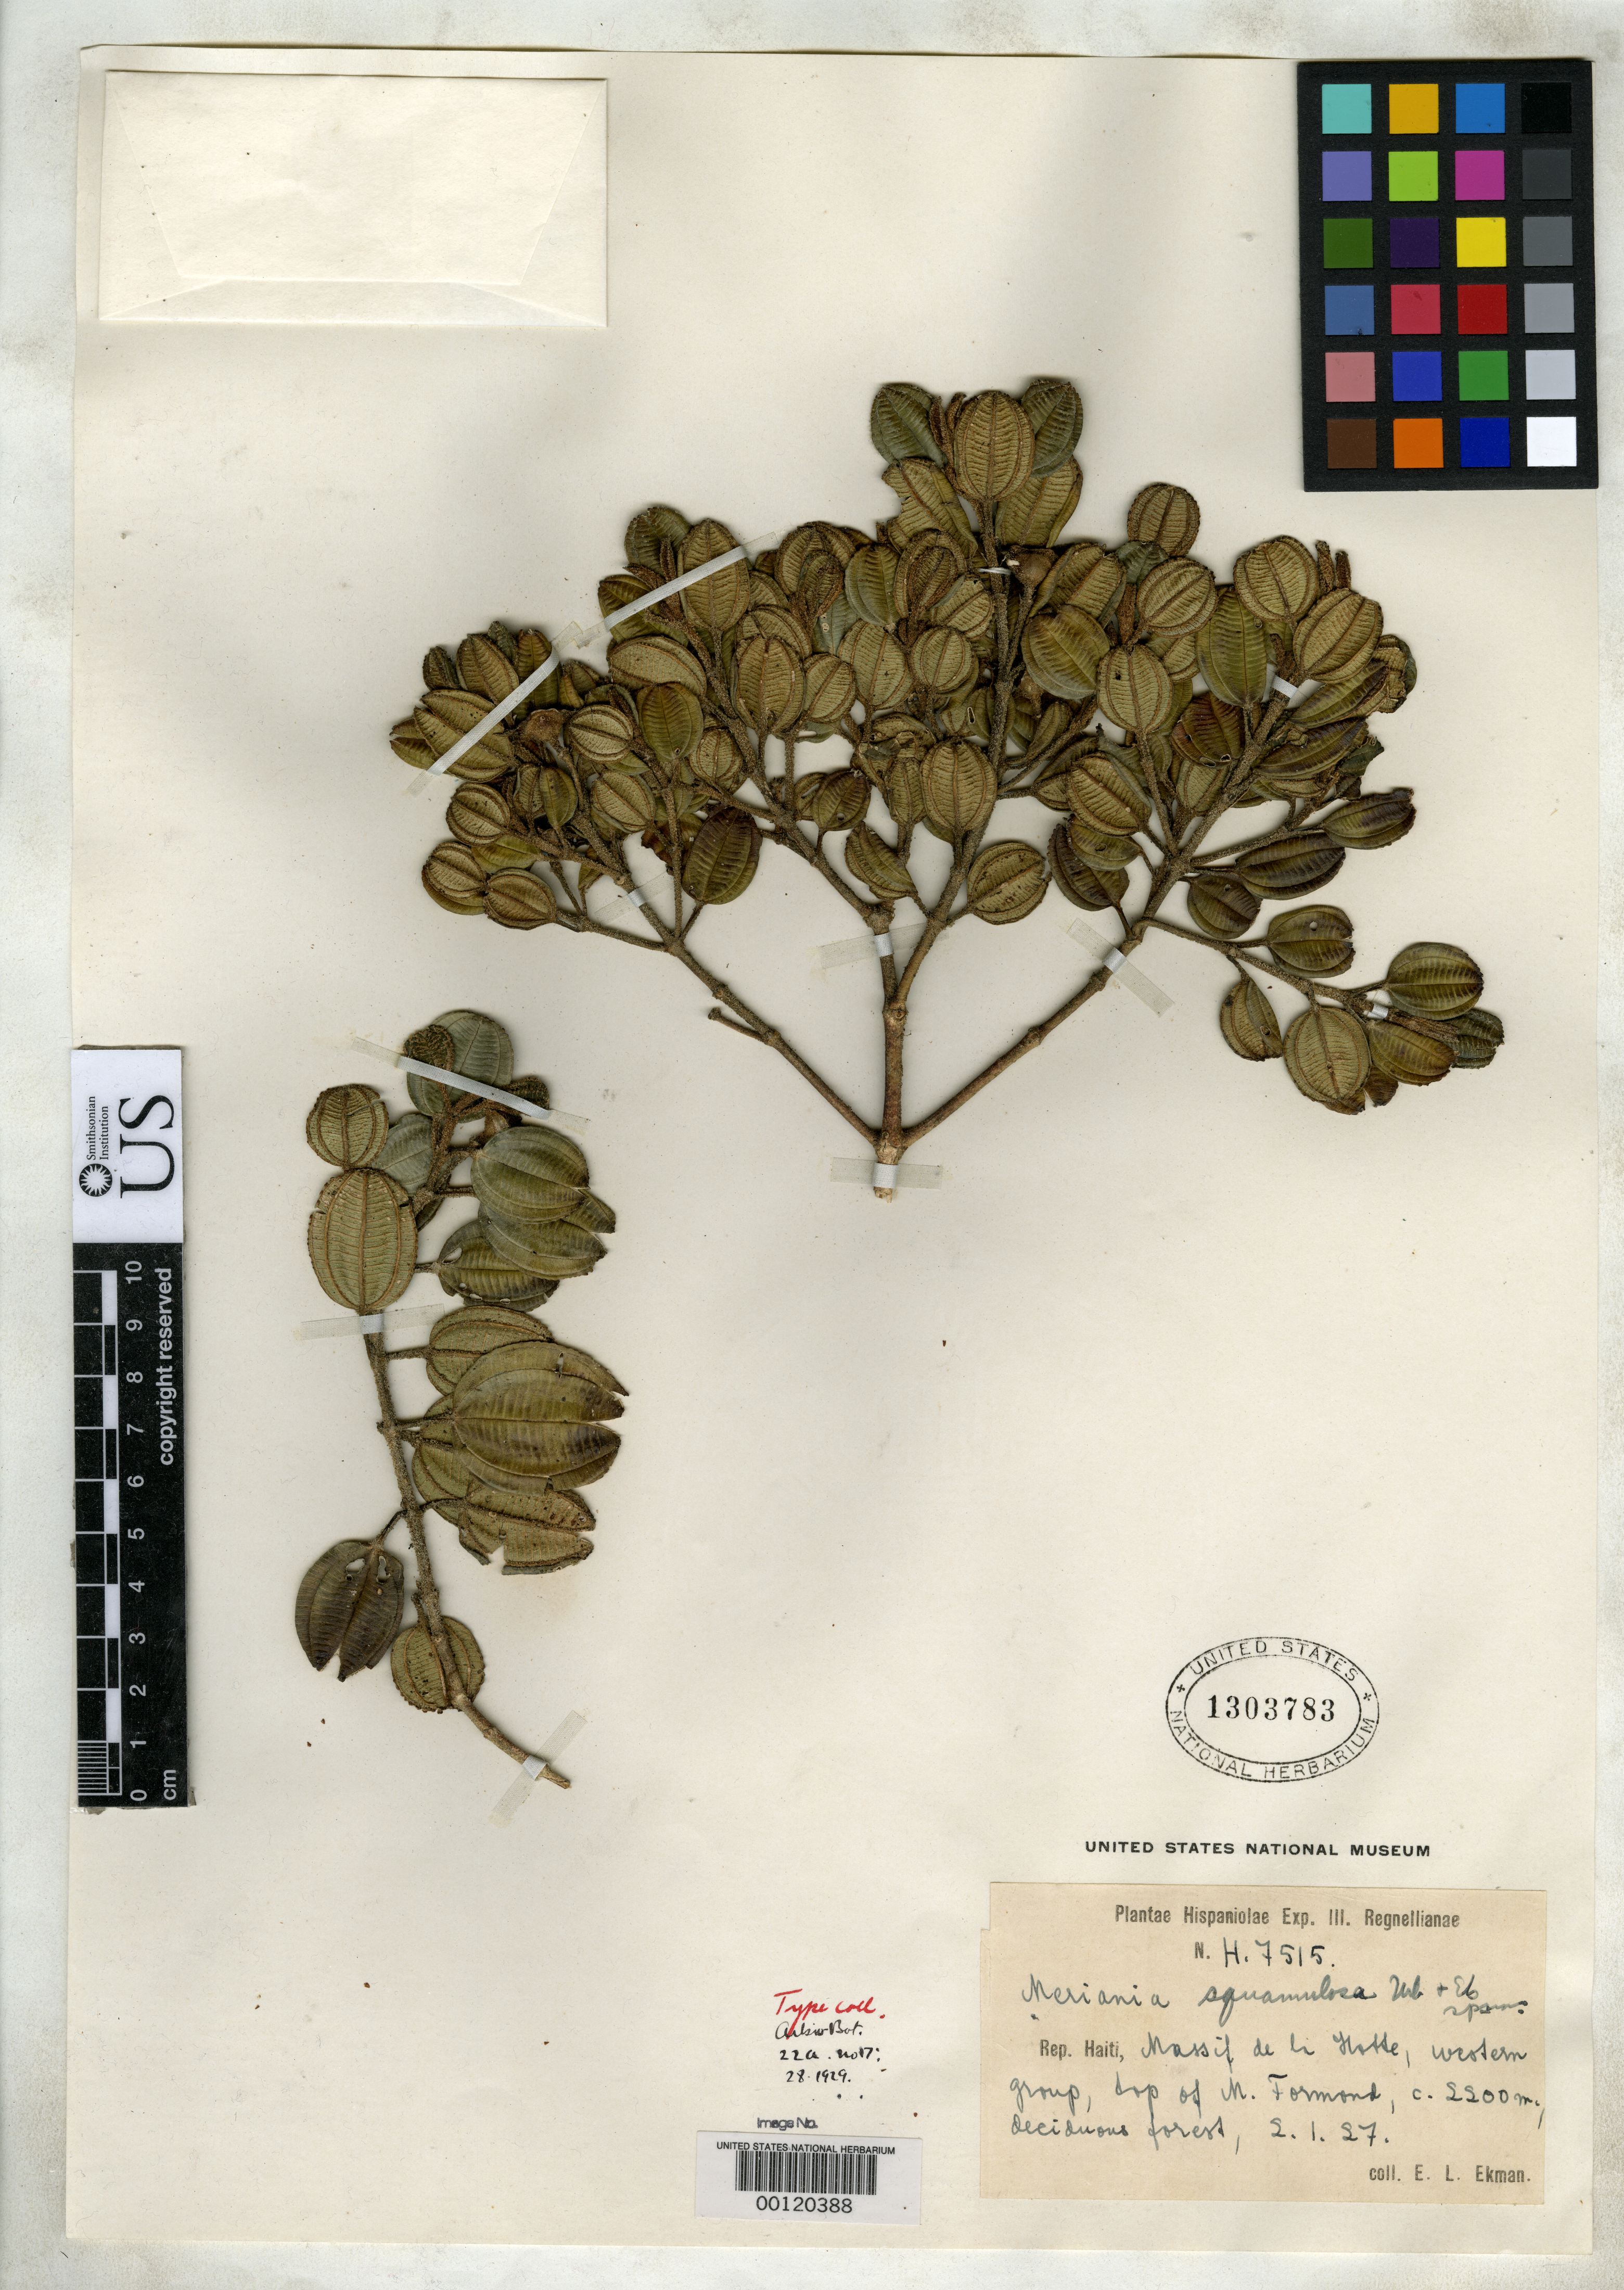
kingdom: Plantae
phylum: Tracheophyta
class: Magnoliopsida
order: Myrtales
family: Melastomataceae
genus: Meriania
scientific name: Meriania squamulosa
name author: Urb. & Ekman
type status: Isotype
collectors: E. L. Ekman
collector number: H 7515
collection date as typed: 02 Jan 1927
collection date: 1927-01-02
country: Haiti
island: Hispaniola Island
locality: Morne de La Hotte Parteoccidentali prope Torbec in Morne Formon.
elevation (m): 2200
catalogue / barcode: US 1303783